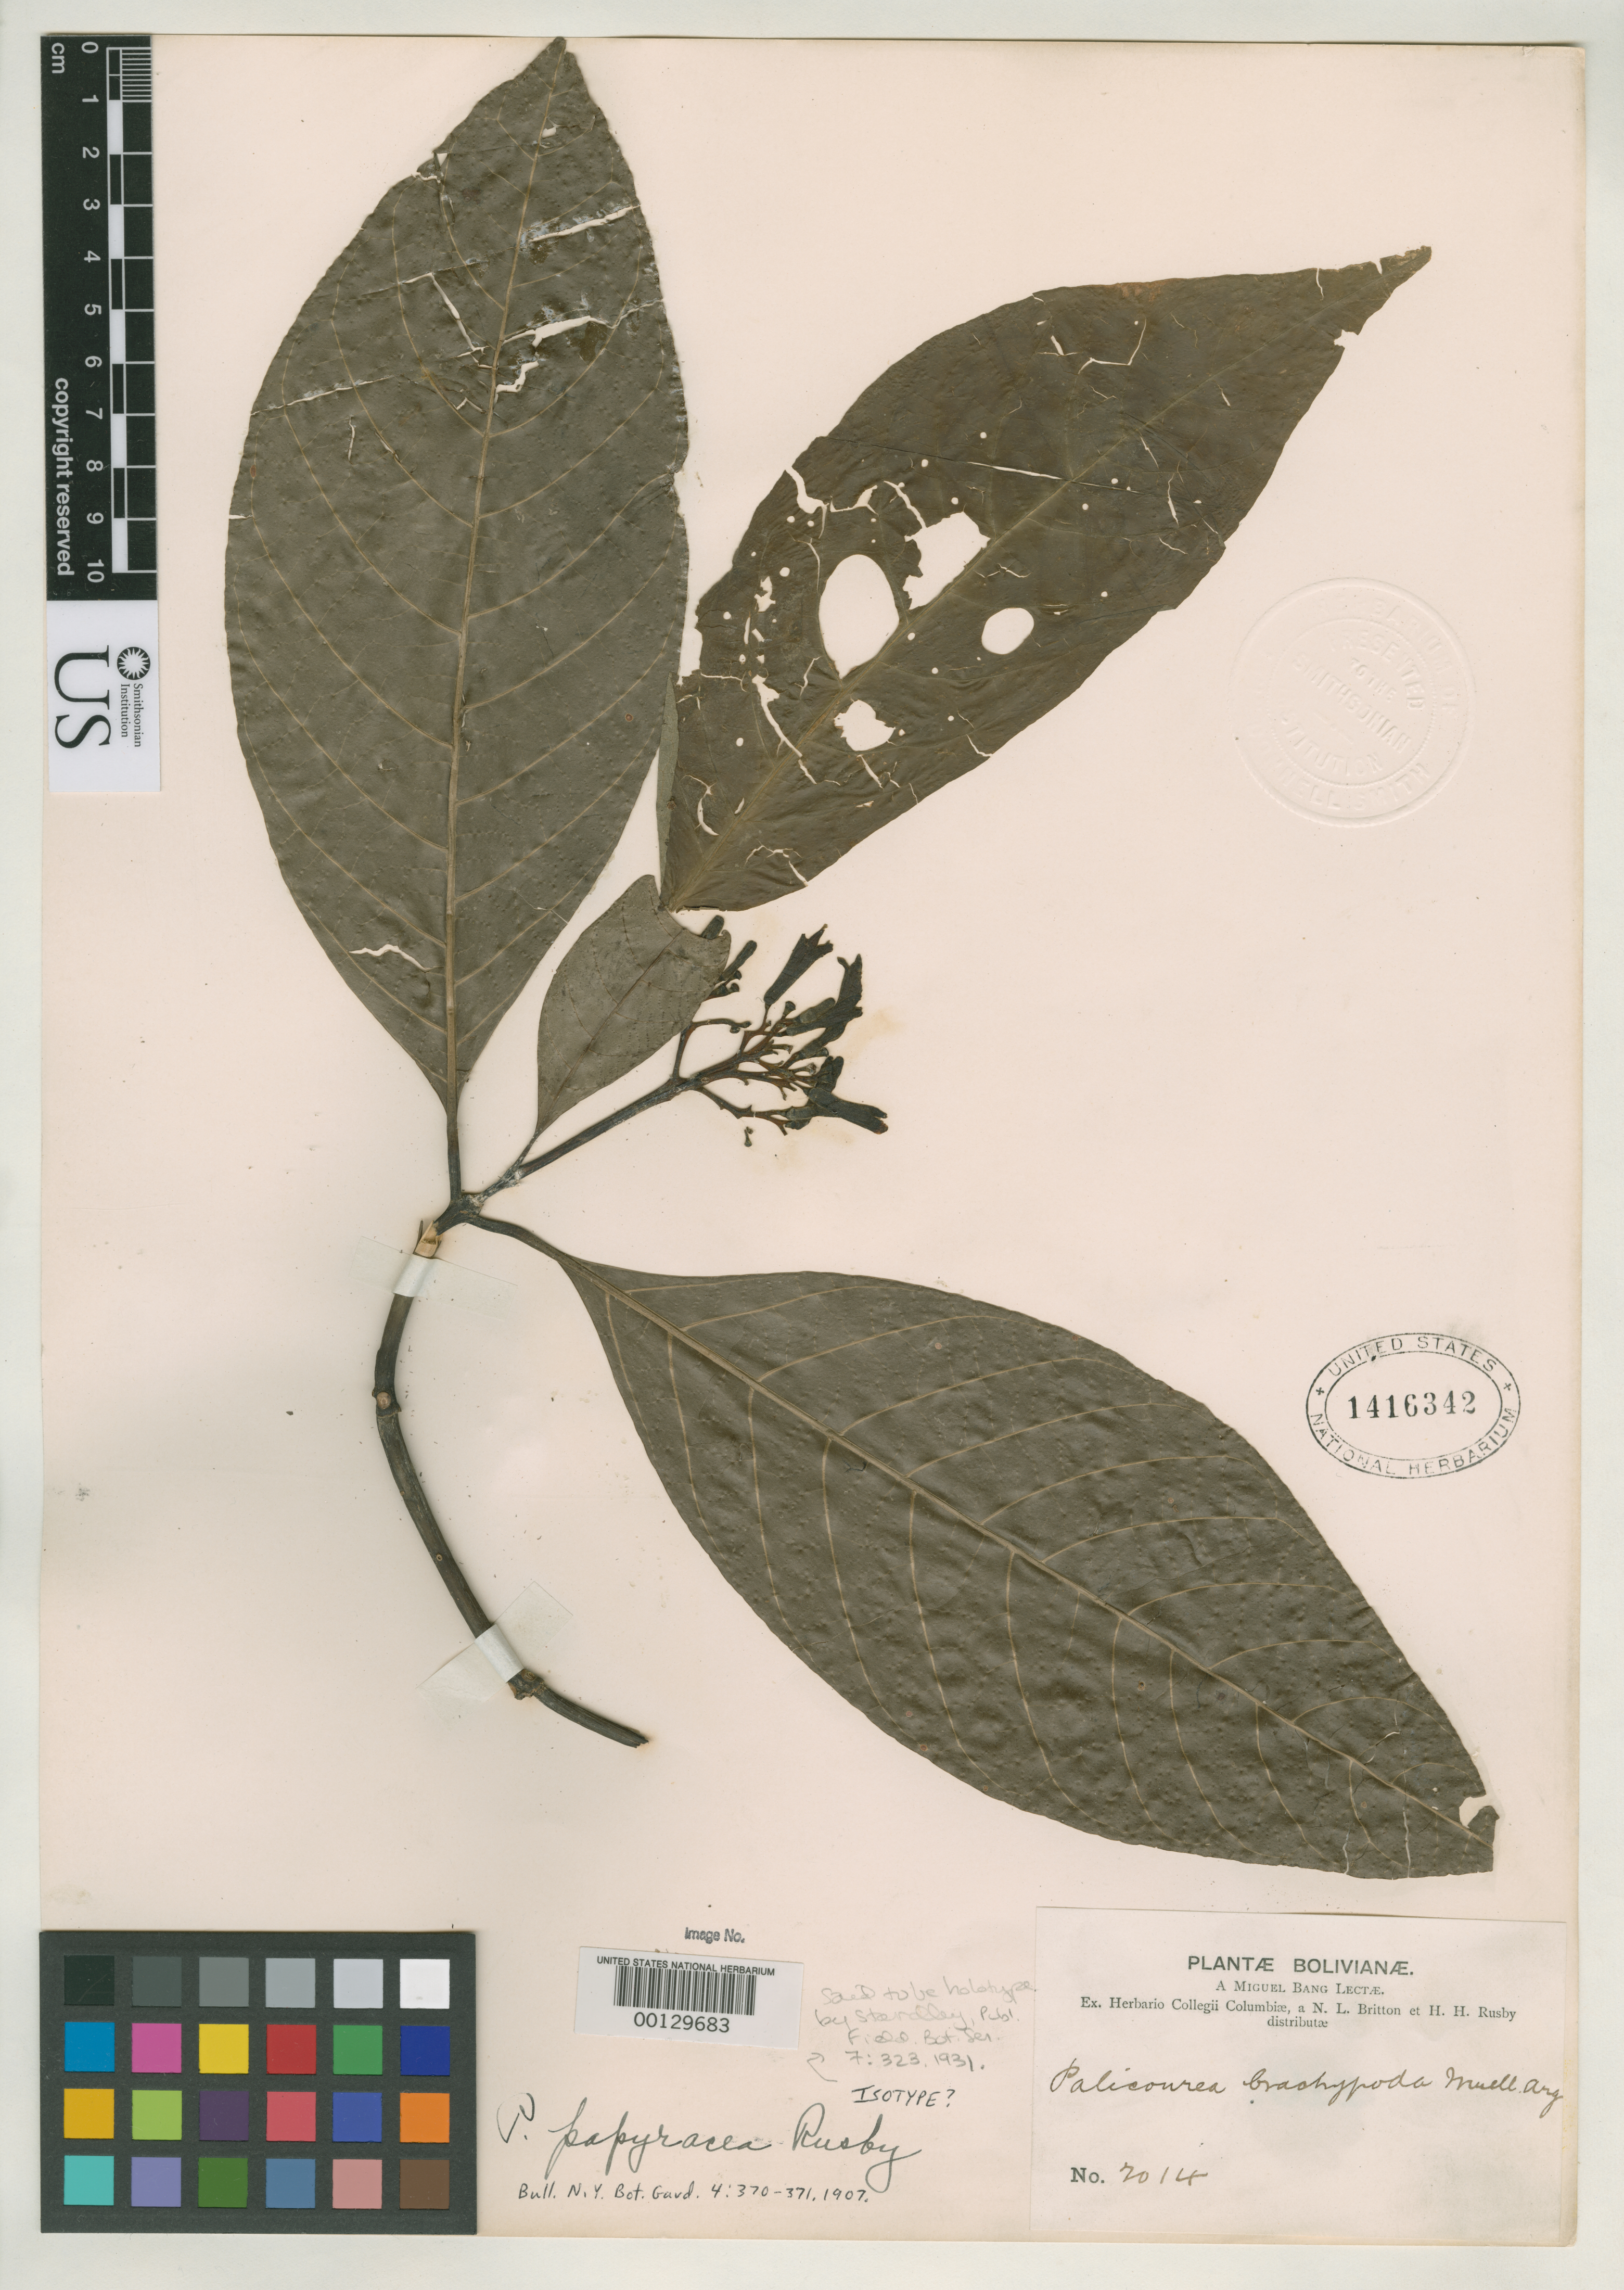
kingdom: Plantae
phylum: Tracheophyta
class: Magnoliopsida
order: Gentianales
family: Rubiaceae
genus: Palicourea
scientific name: Palicourea papyracea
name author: Rusby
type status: Isotype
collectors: M. Bang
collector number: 2014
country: Bolivia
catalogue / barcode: US 1416342